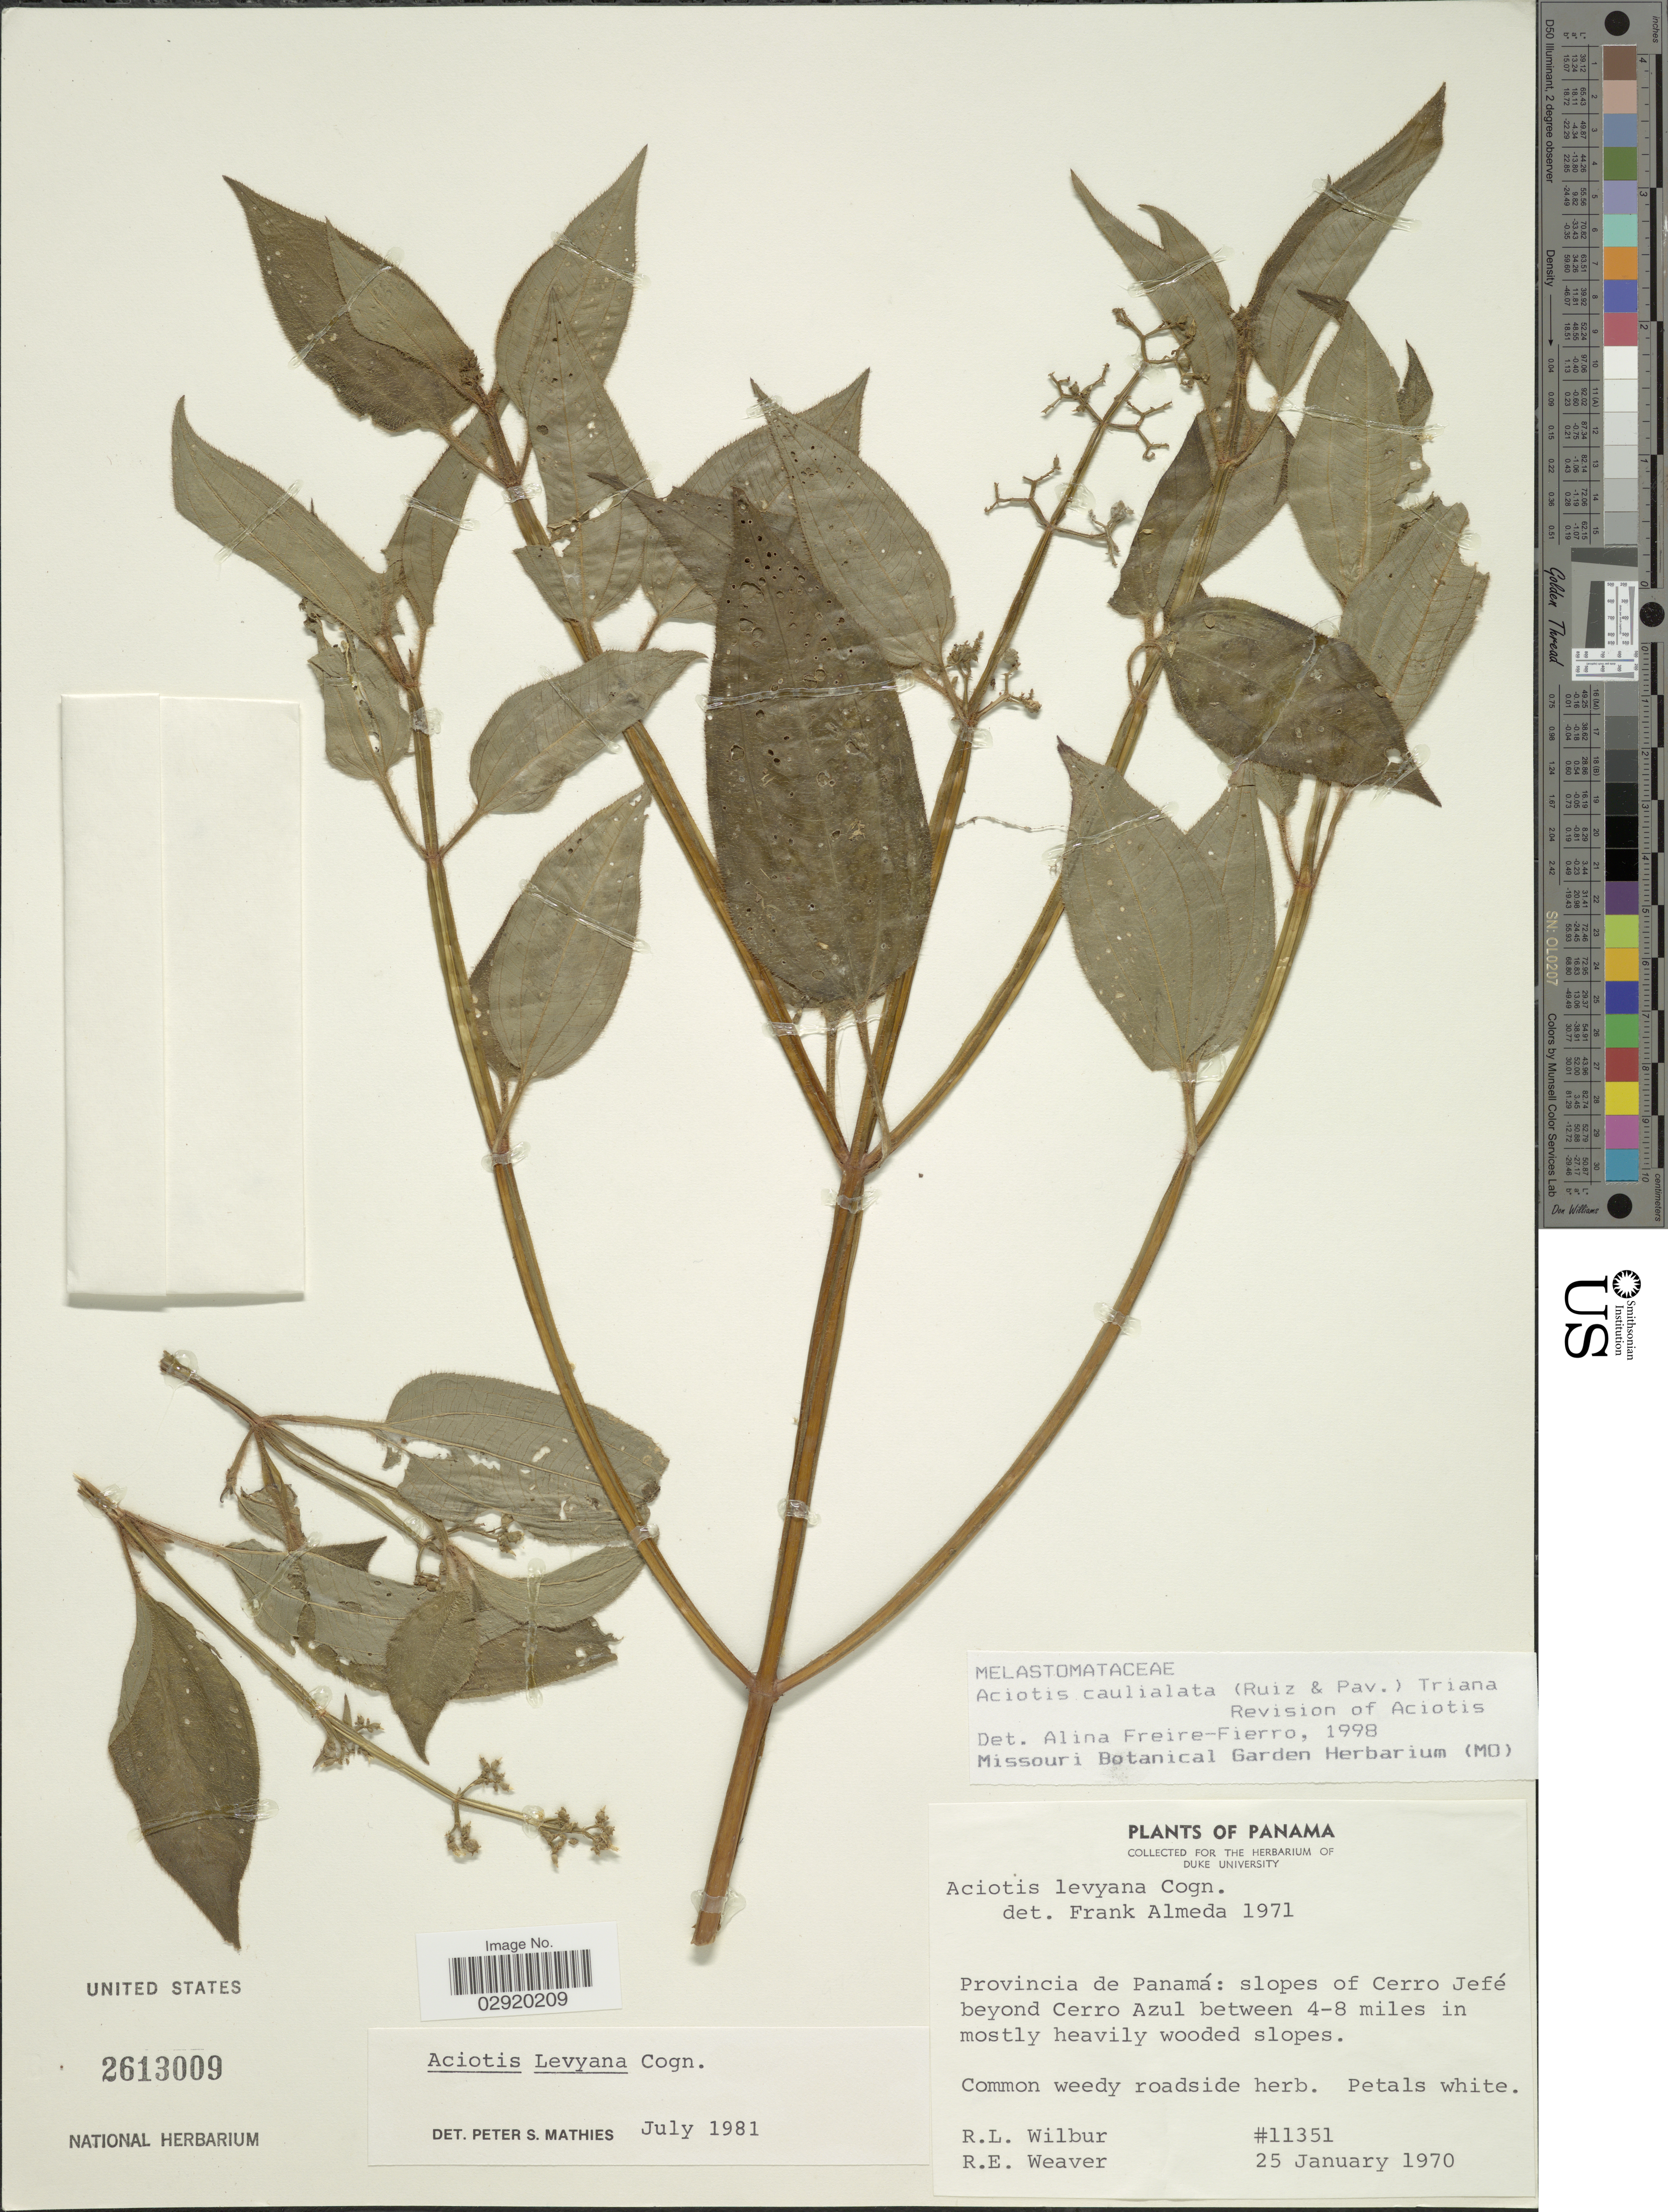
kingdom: Plantae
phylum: Tracheophyta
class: Magnoliopsida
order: Myrtales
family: Melastomataceae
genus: Aciotis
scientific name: Aciotis rubricaulis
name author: (Mart. ex DC.) Triana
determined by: Nunes da Silva, Diego, (RB), Jardim Botanico do Rio de Janeiro - Herbario (BRAZIL)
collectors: R. L. Wilbur & R. E. Weaver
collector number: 11351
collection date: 1970-01-25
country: Panama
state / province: Panamá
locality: Slopes of Cerro Jefé beyond Cerro Azul between 4-8 miles.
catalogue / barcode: US 2613009